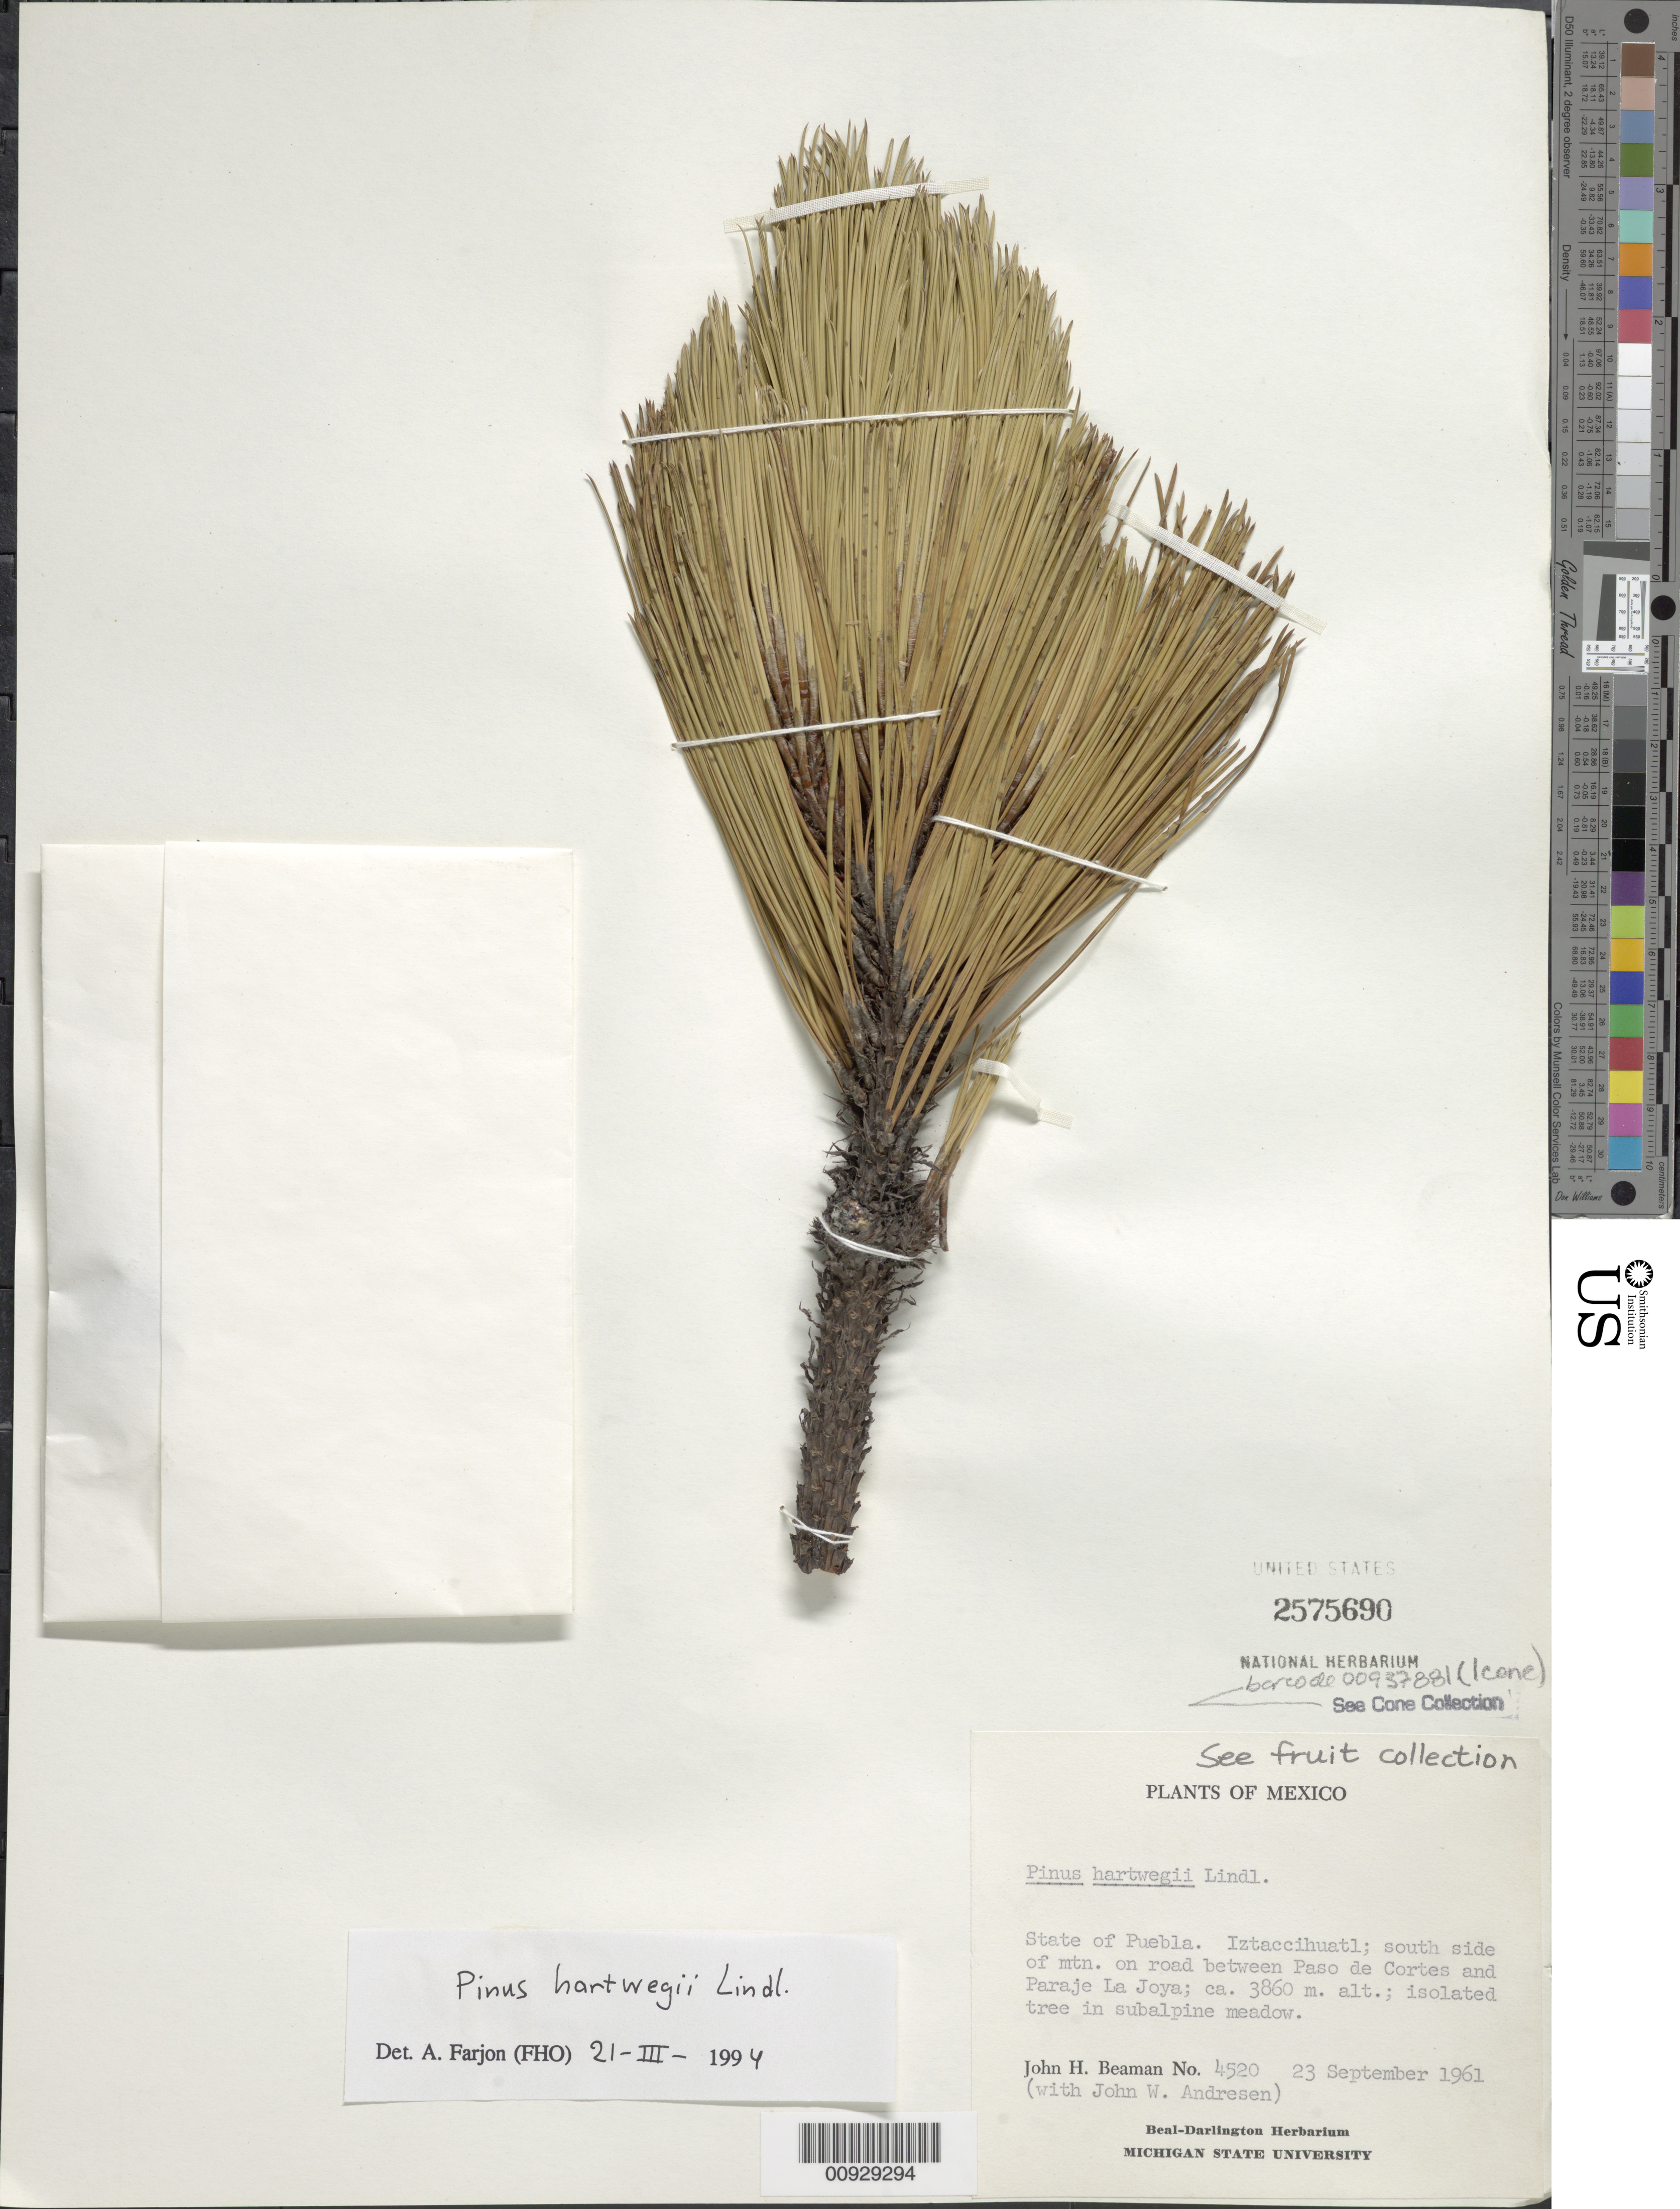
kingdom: Plantae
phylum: Tracheophyta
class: Pinopsida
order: Pinales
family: Pinaceae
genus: Pinus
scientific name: Pinus hartwegii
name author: Lindl.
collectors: J. H. Beaman & J. Andrésen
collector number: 4520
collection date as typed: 23 Sep 1961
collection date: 1961-09-23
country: Mexico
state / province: Puebla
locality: Iztaccihuatl; south side of mountain on road between Paso de Cortés and Paraje la Joya.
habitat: Isolated tree in subalpine meadow.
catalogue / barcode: US 2575690